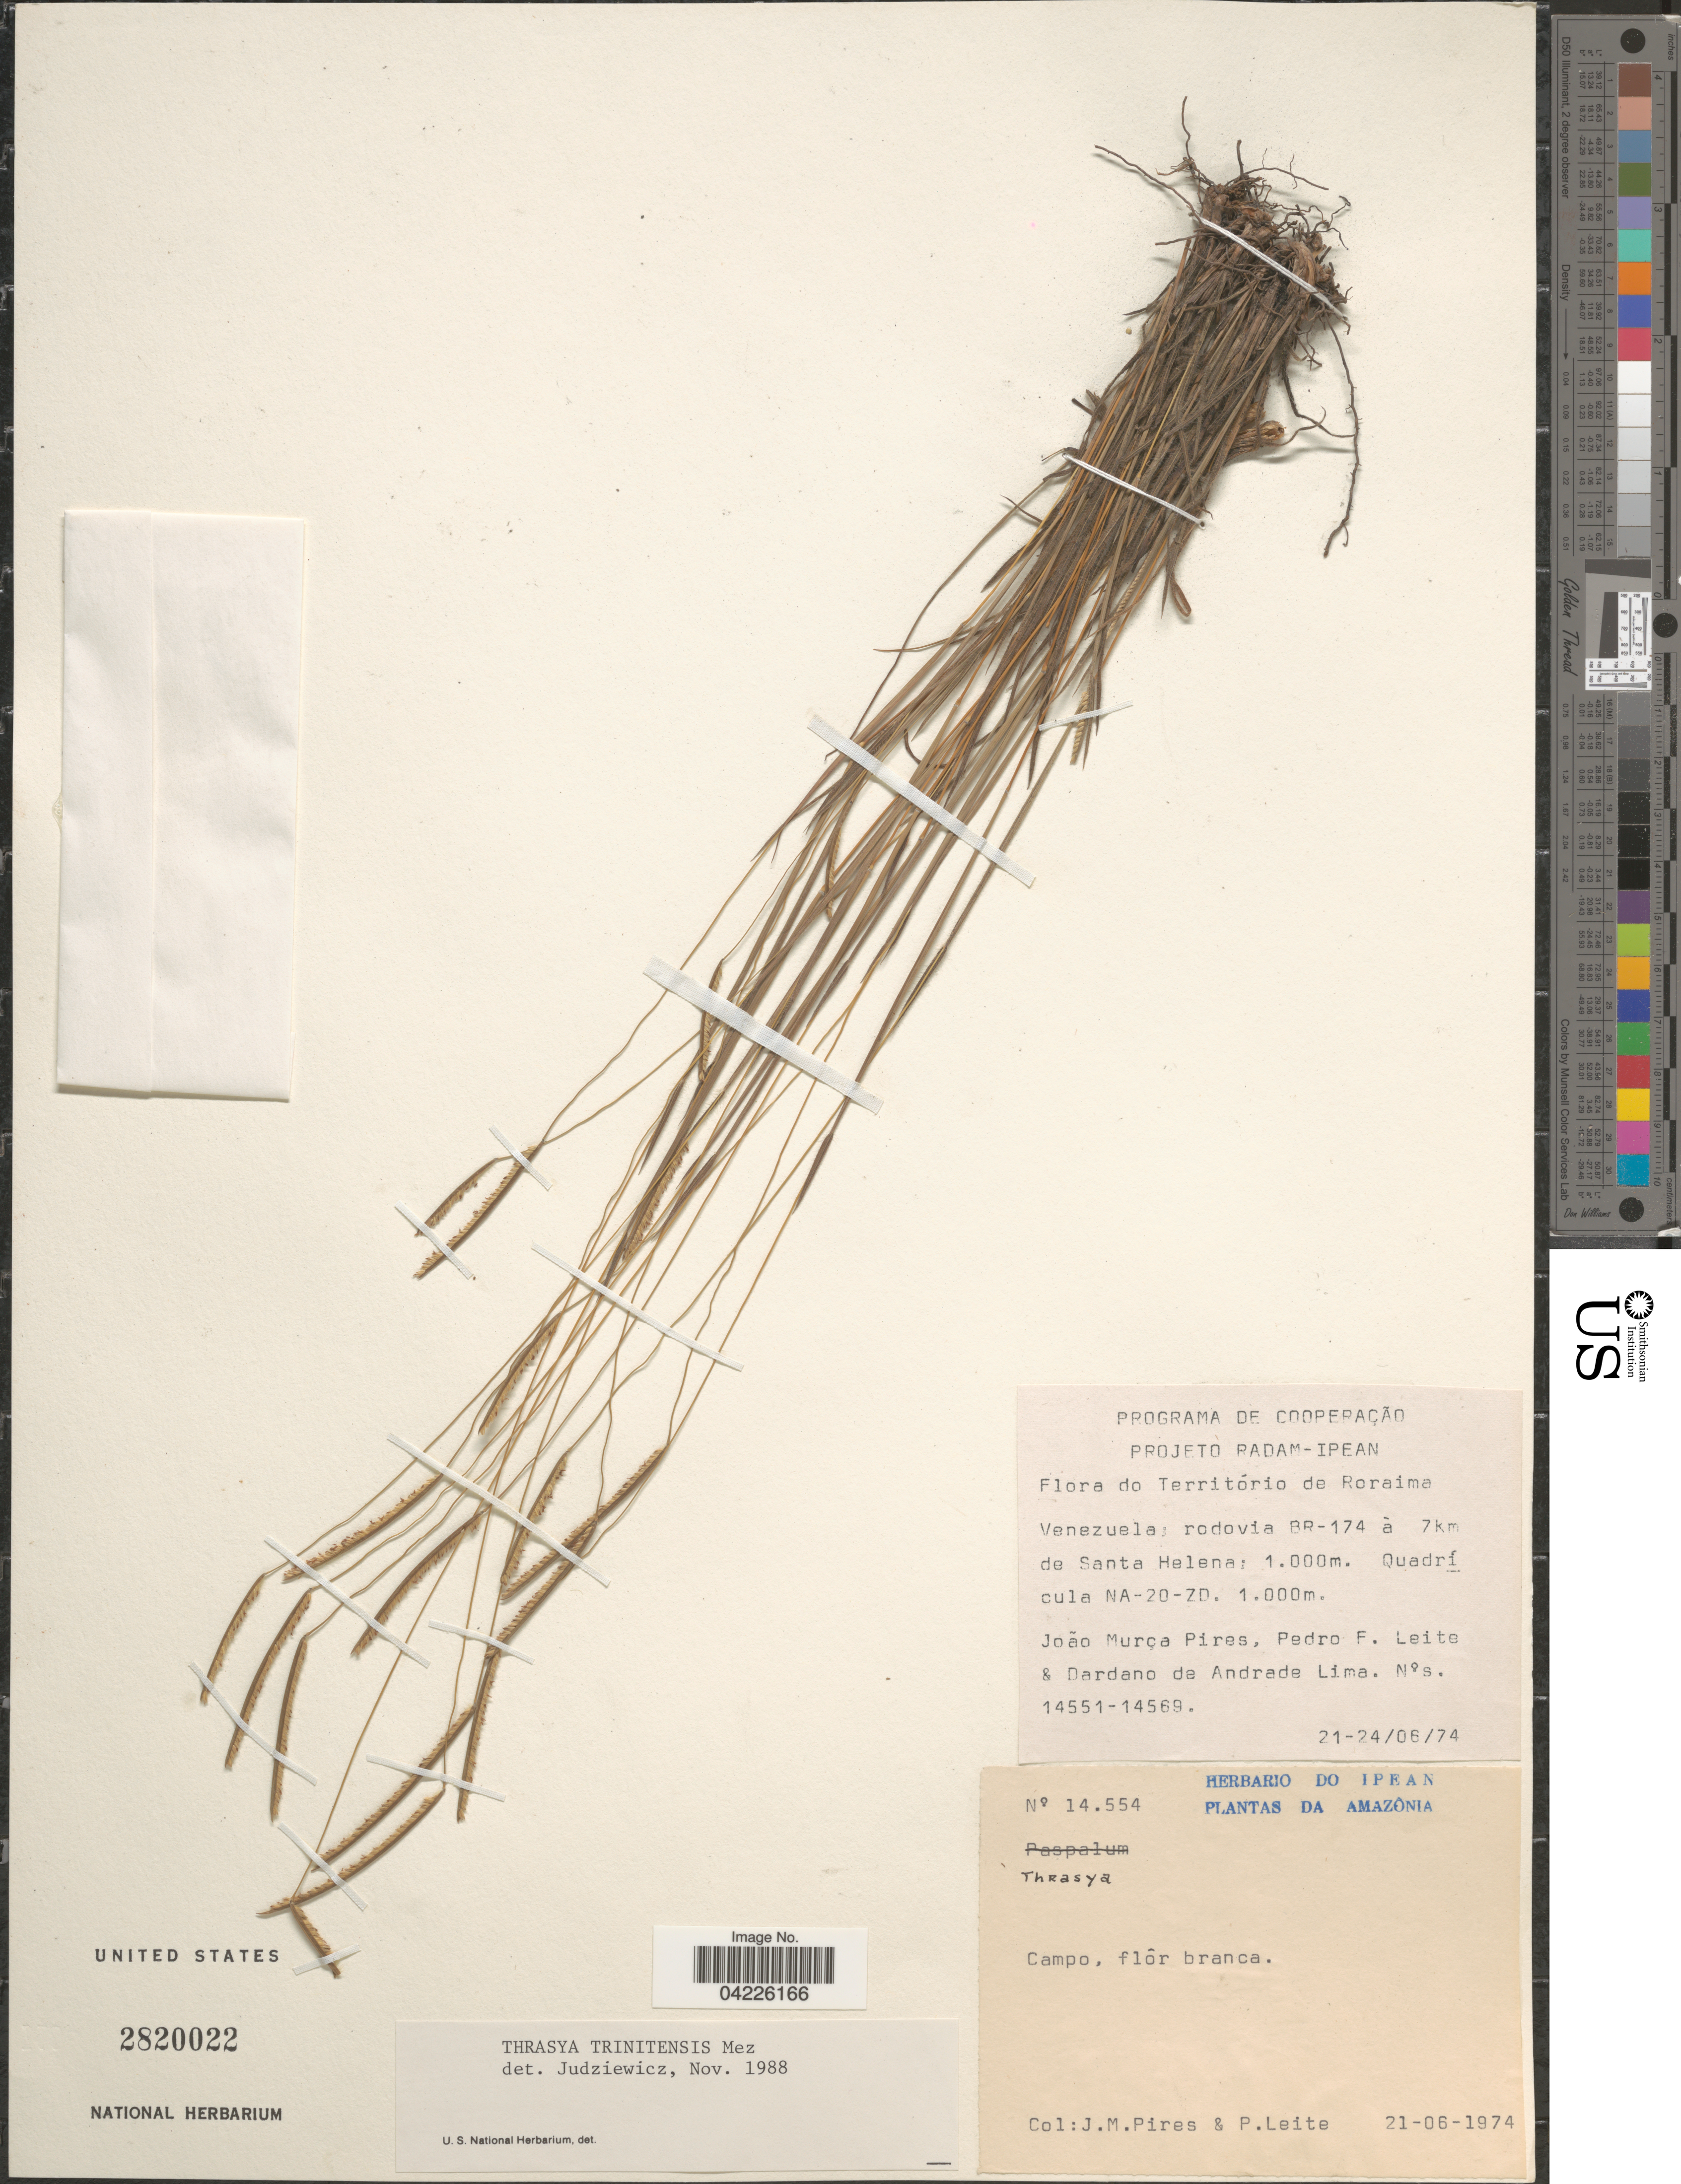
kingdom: Plantae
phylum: Tracheophyta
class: Liliopsida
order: Poales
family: Poaceae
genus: Paspalum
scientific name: Paspalum trinitense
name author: (Mez) S. Denham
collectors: J. M. Pires, P. Leite & D. Andrade-Lima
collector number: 14554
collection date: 1974-06-21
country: Venezuela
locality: Territorio de Roraima. Rodovia BR-174 à 7 km de Santa Helena: 1000m. Quadrícula NA-20-ZD.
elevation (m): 1000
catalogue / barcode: US 2820022